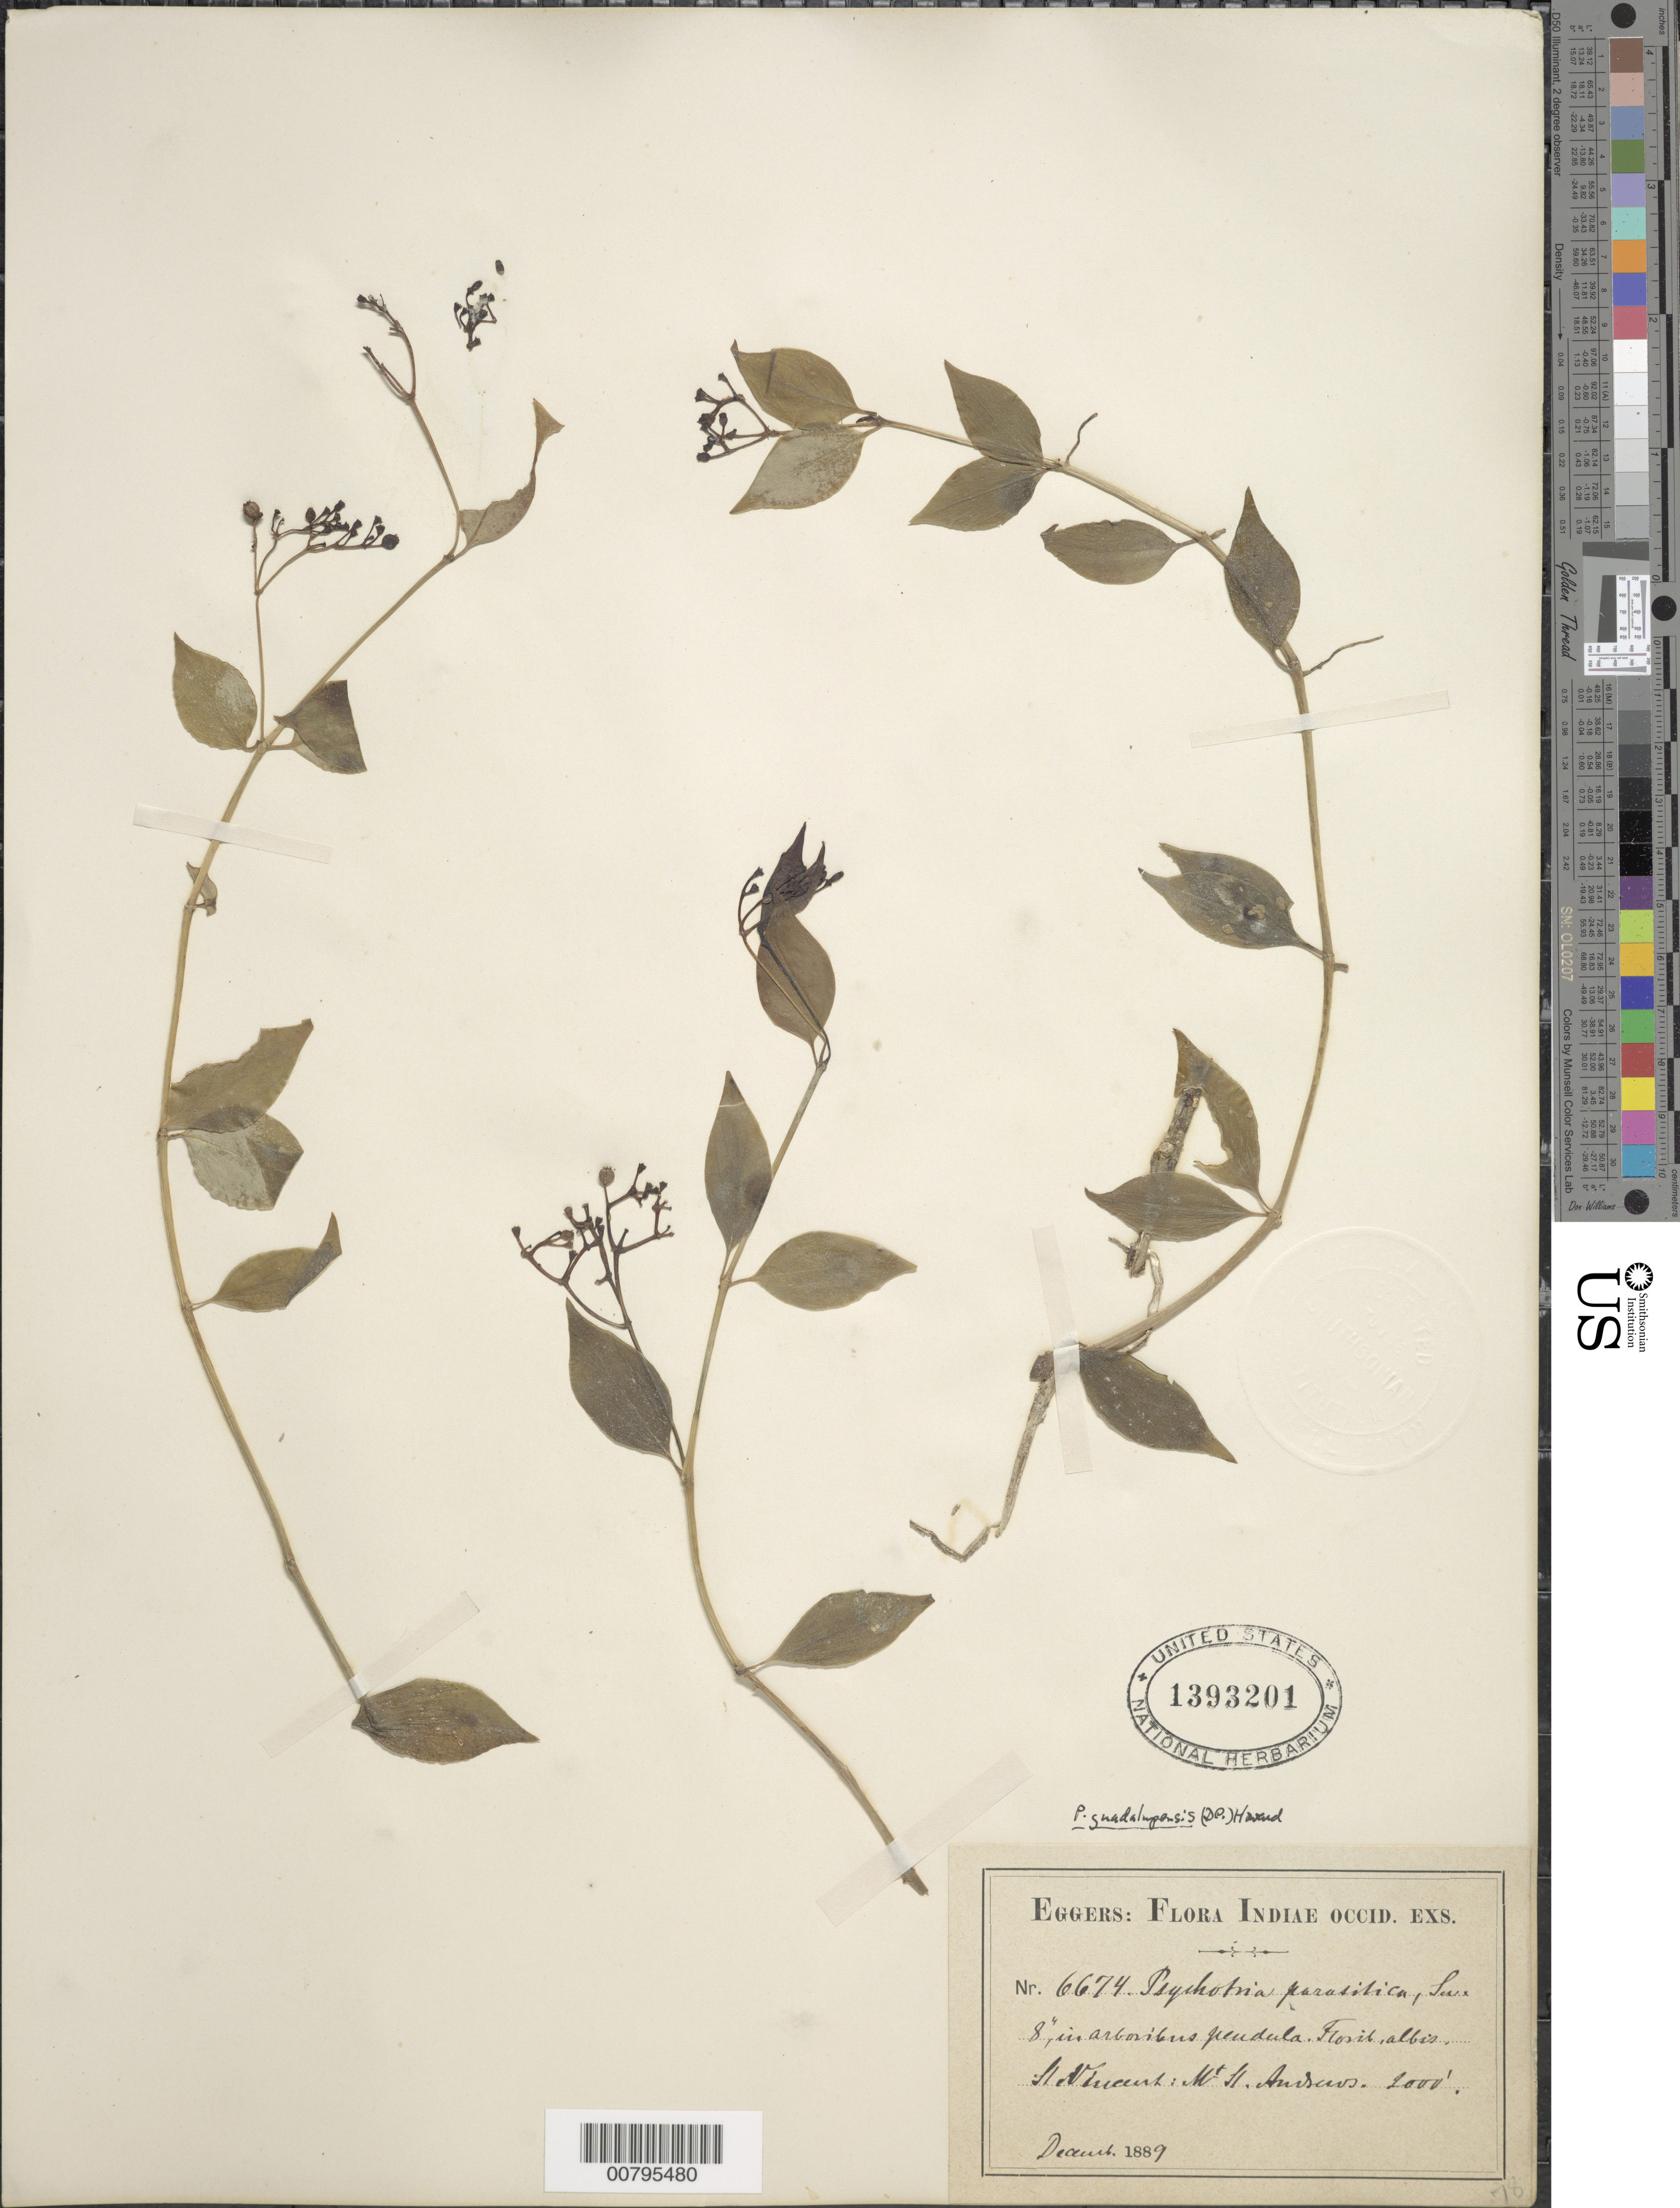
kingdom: Plantae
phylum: Tracheophyta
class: Magnoliopsida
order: Gentianales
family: Rubiaceae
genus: Notopleura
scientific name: Notopleura guadalupensis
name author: (DC.) C.M. Taylor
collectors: H. F. A. von Eggers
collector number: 6674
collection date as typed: Dec 1889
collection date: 1889-12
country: St. Vincent - Grenadines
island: St. Vincent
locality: Mt. St. Andrews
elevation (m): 610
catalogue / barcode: US 1393201